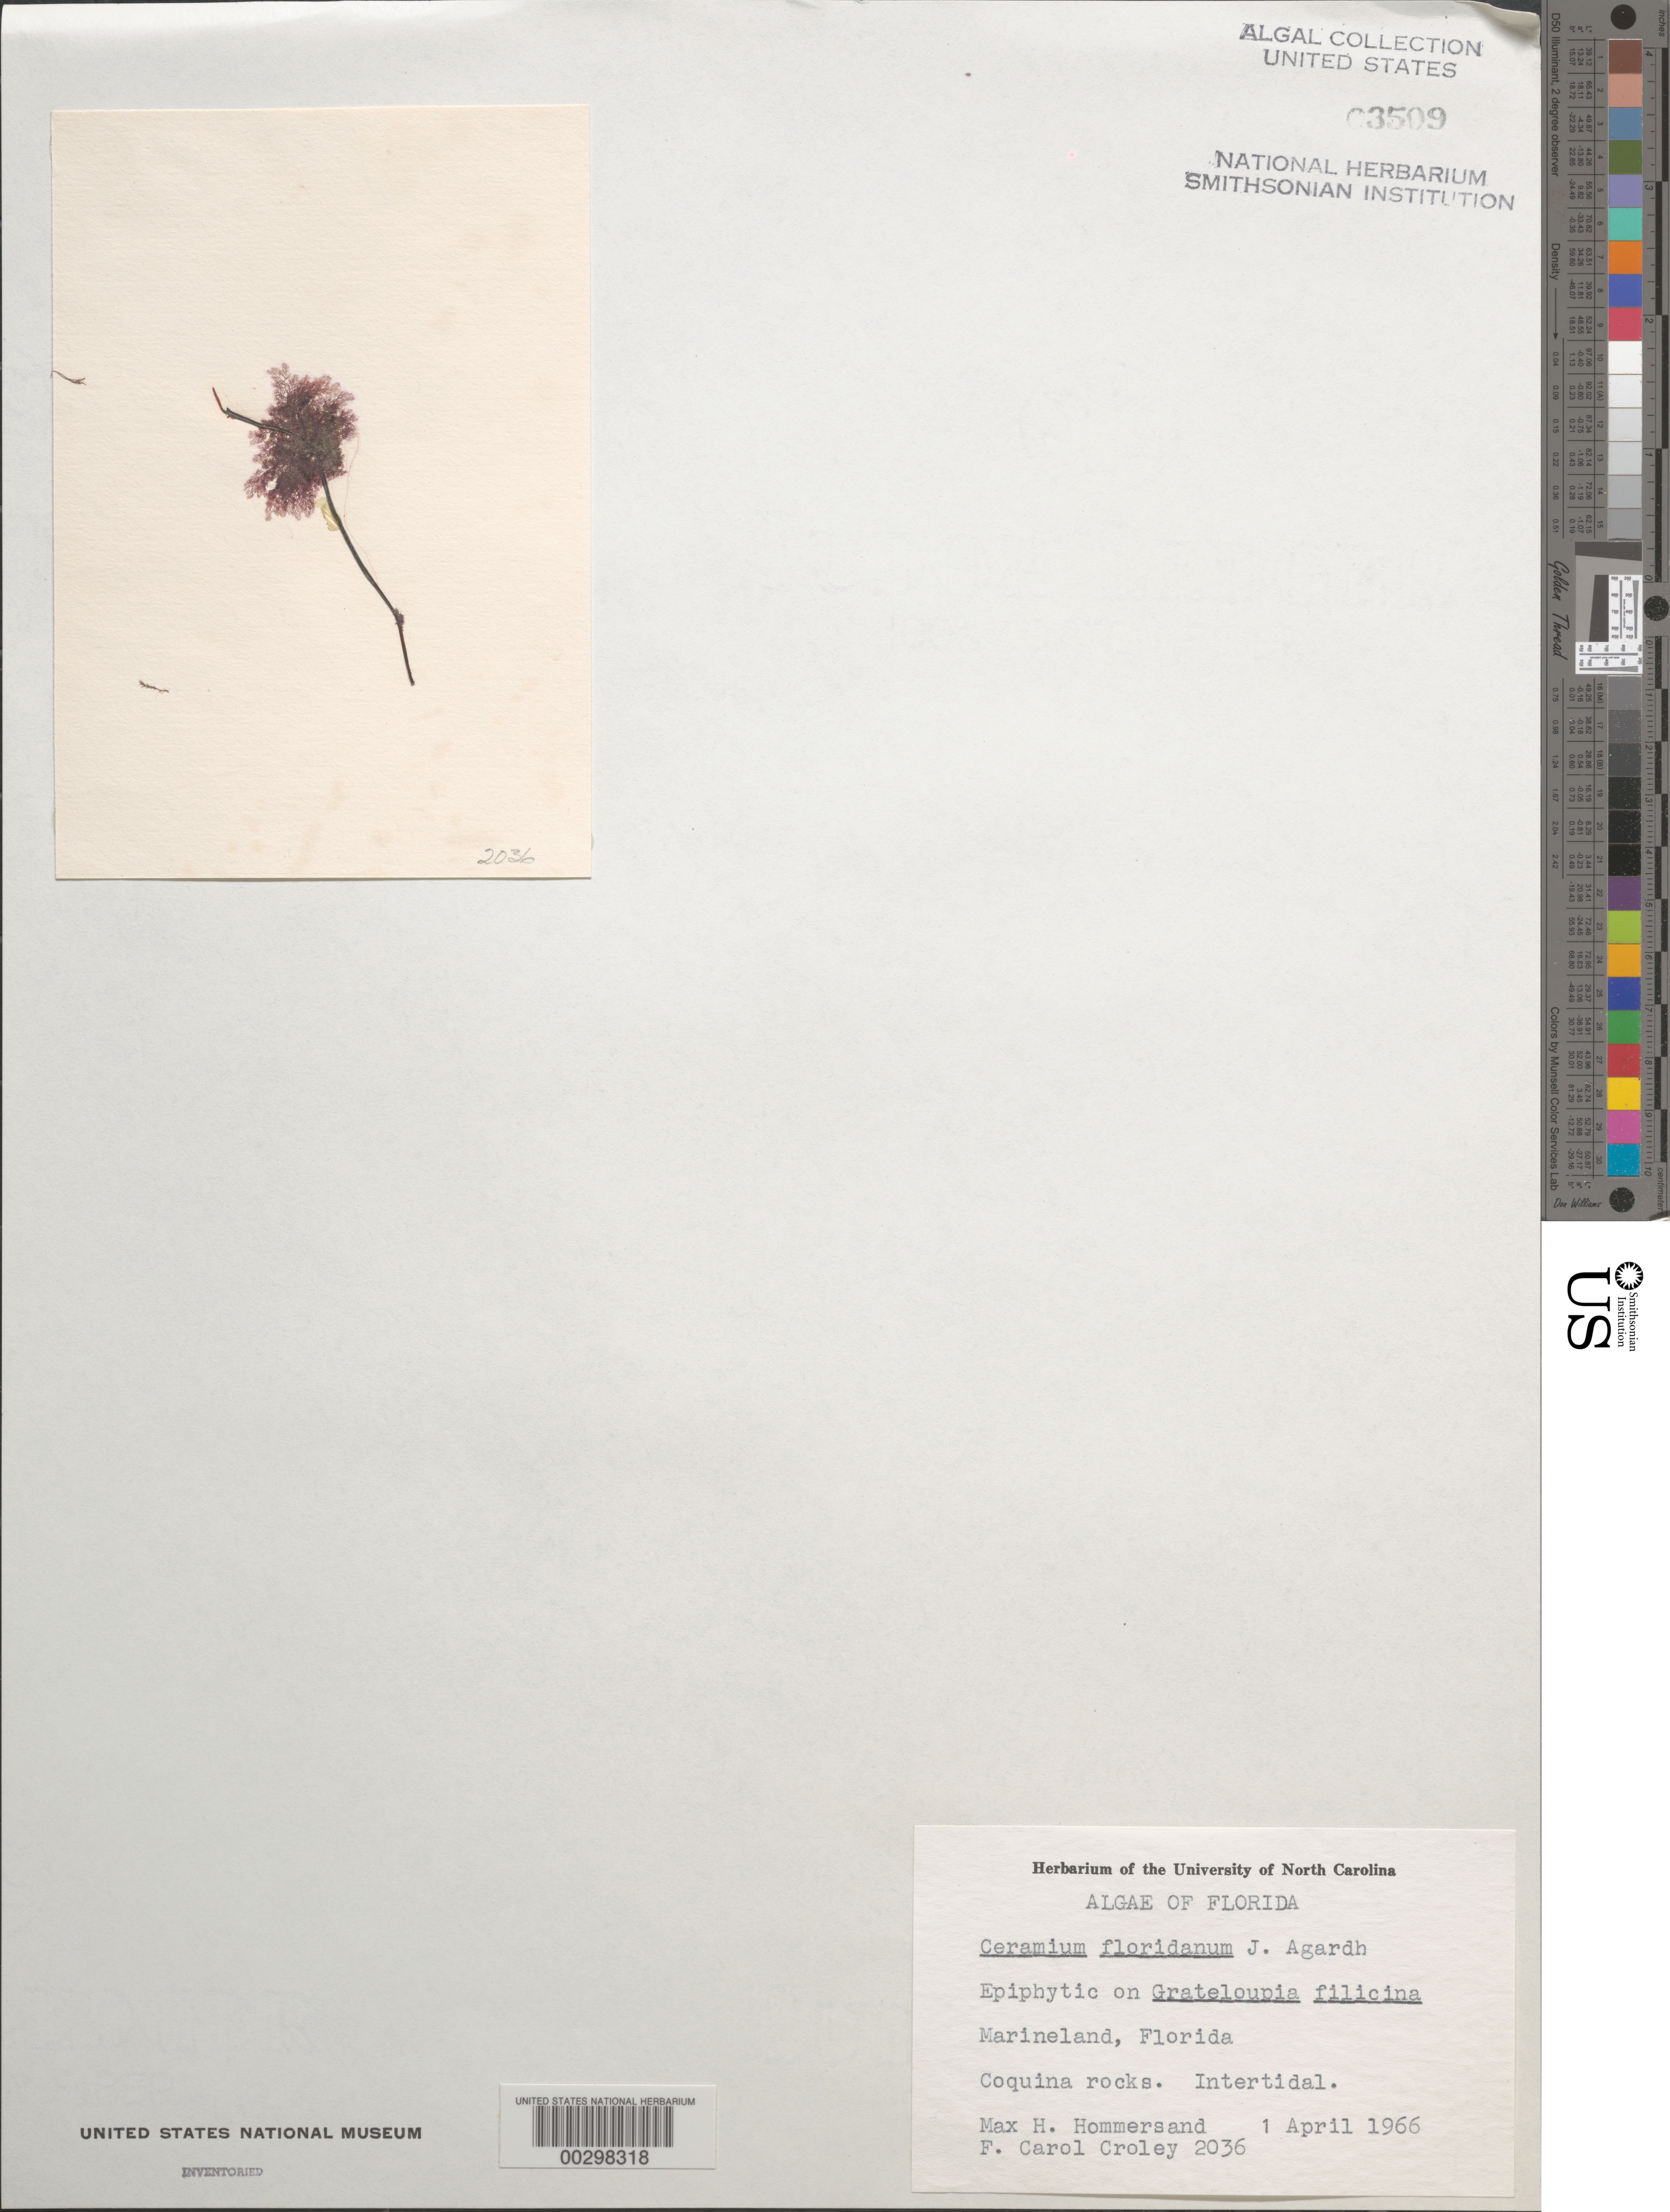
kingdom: Plantae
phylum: Rhodophyta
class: Florideophyceae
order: Ceramiales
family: Ceramiaceae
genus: Ceramium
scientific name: Ceramium floridanum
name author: J. Agardh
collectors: M. H. Hommersand & F. C. Croley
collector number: FCC 2036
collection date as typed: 01 Apr 1966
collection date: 1966-04-01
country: United States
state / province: Florida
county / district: Lake County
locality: Marineland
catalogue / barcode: US 3509